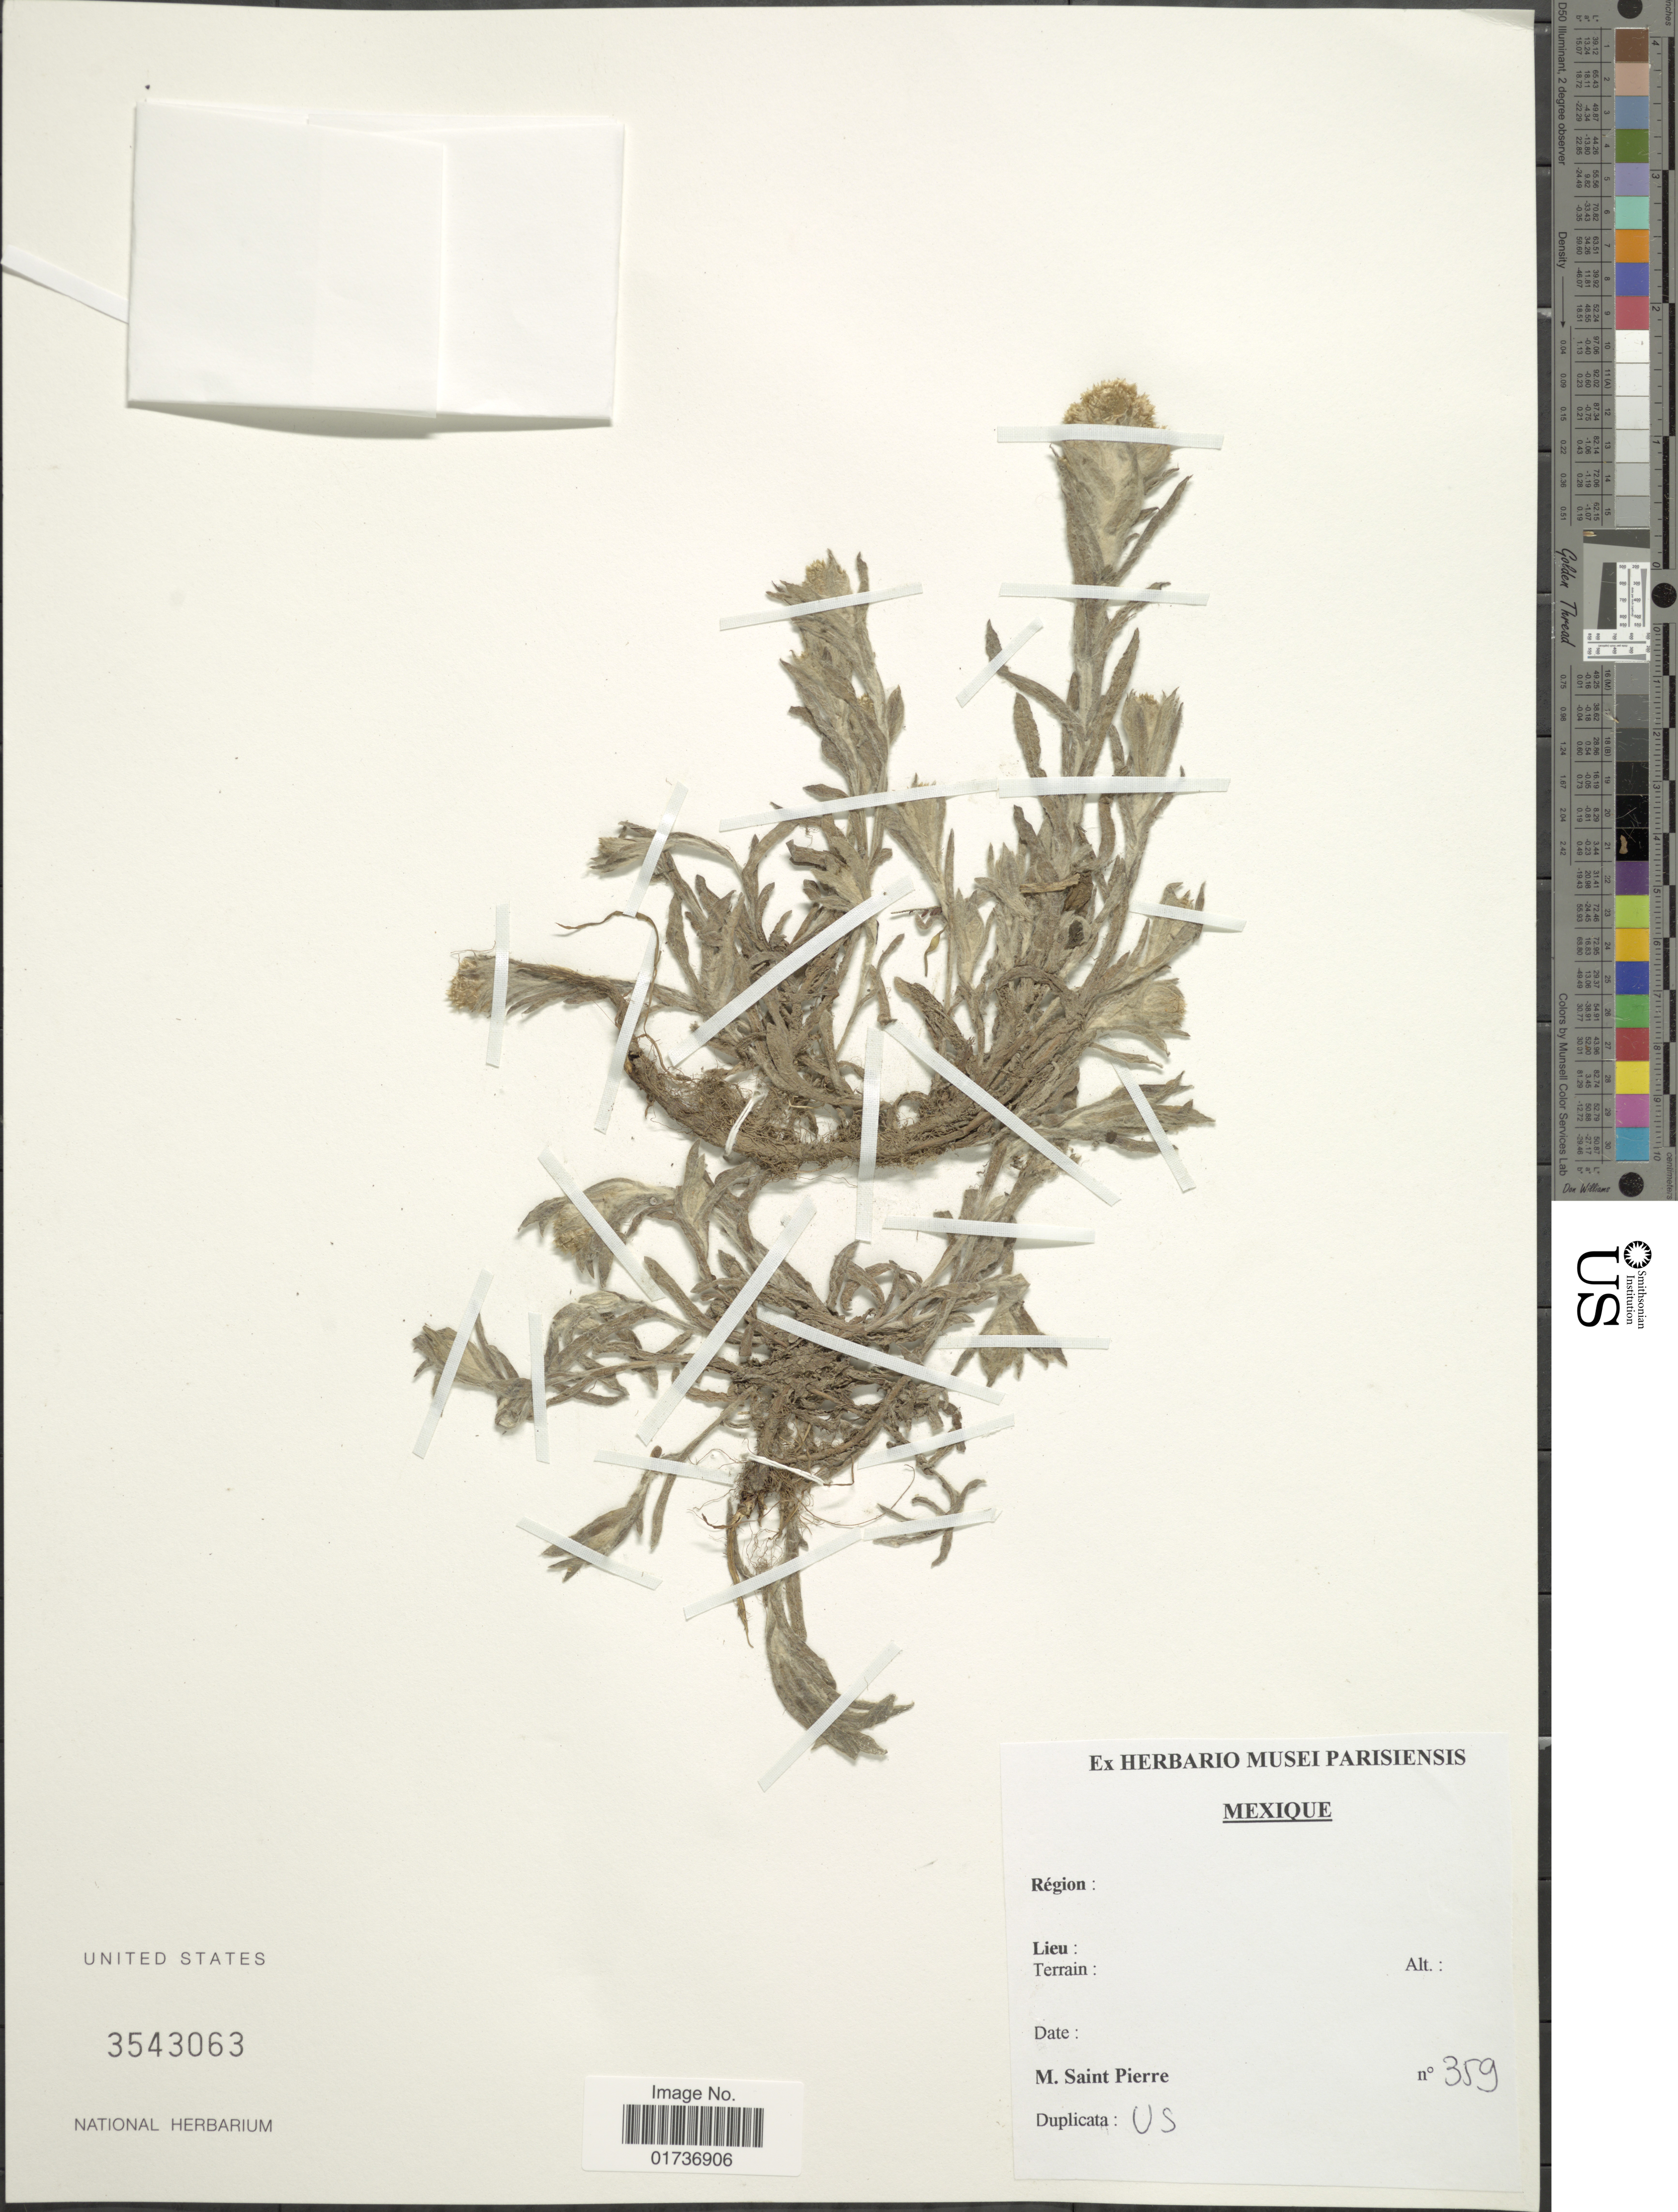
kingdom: Plantae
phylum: Tracheophyta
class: Magnoliopsida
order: Asterales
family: Asteraceae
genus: Pseudognaphalium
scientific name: Pseudognaphalium liebmannii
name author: (Sch. Bip. ex Klatt) Anderb.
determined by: Nesom, Guy L.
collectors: M. Saint-Pierre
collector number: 359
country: Mexico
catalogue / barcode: US 3543063